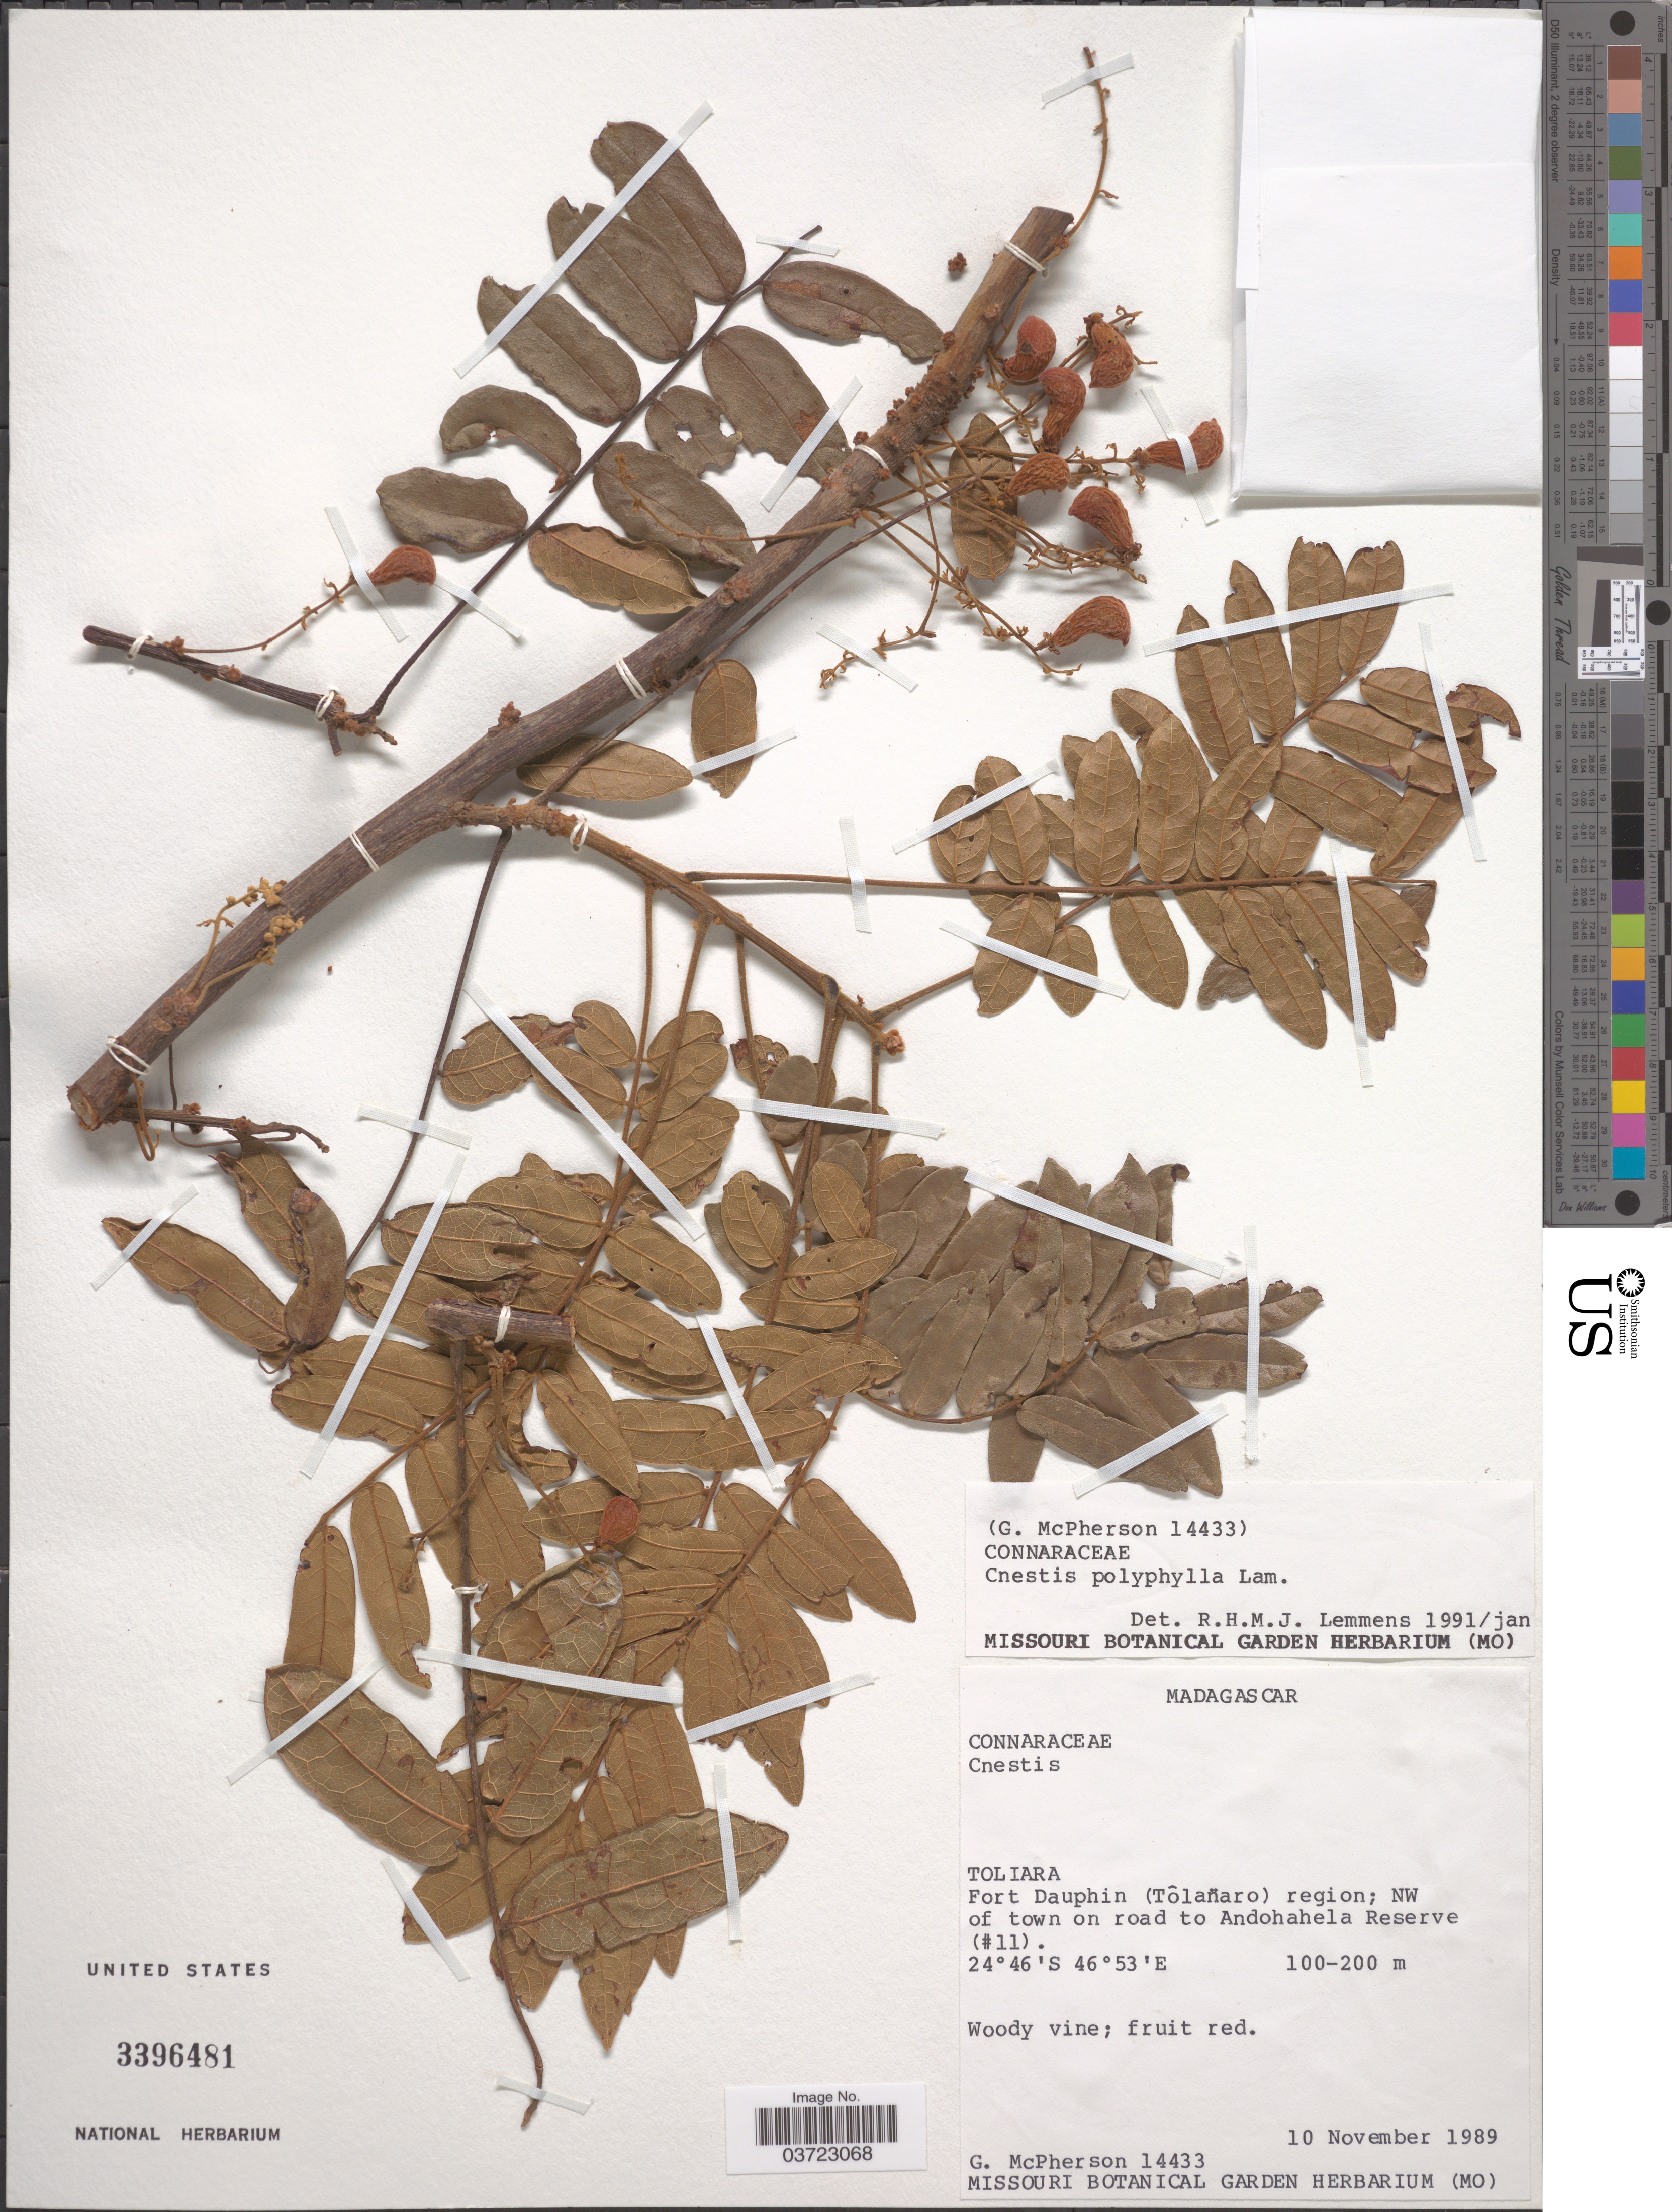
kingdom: Plantae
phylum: Tracheophyta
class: Magnoliopsida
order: Oxalidales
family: Connaraceae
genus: Cnestis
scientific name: Cnestis polyphylla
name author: Lam.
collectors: G. McPherson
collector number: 14433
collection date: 1989-11-10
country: Madagascar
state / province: Anosy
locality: Fort Dauphin (Tôlañaro) region; NW of town on road on road to Andohahela Reserve(#11).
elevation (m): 100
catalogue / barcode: US 3396481